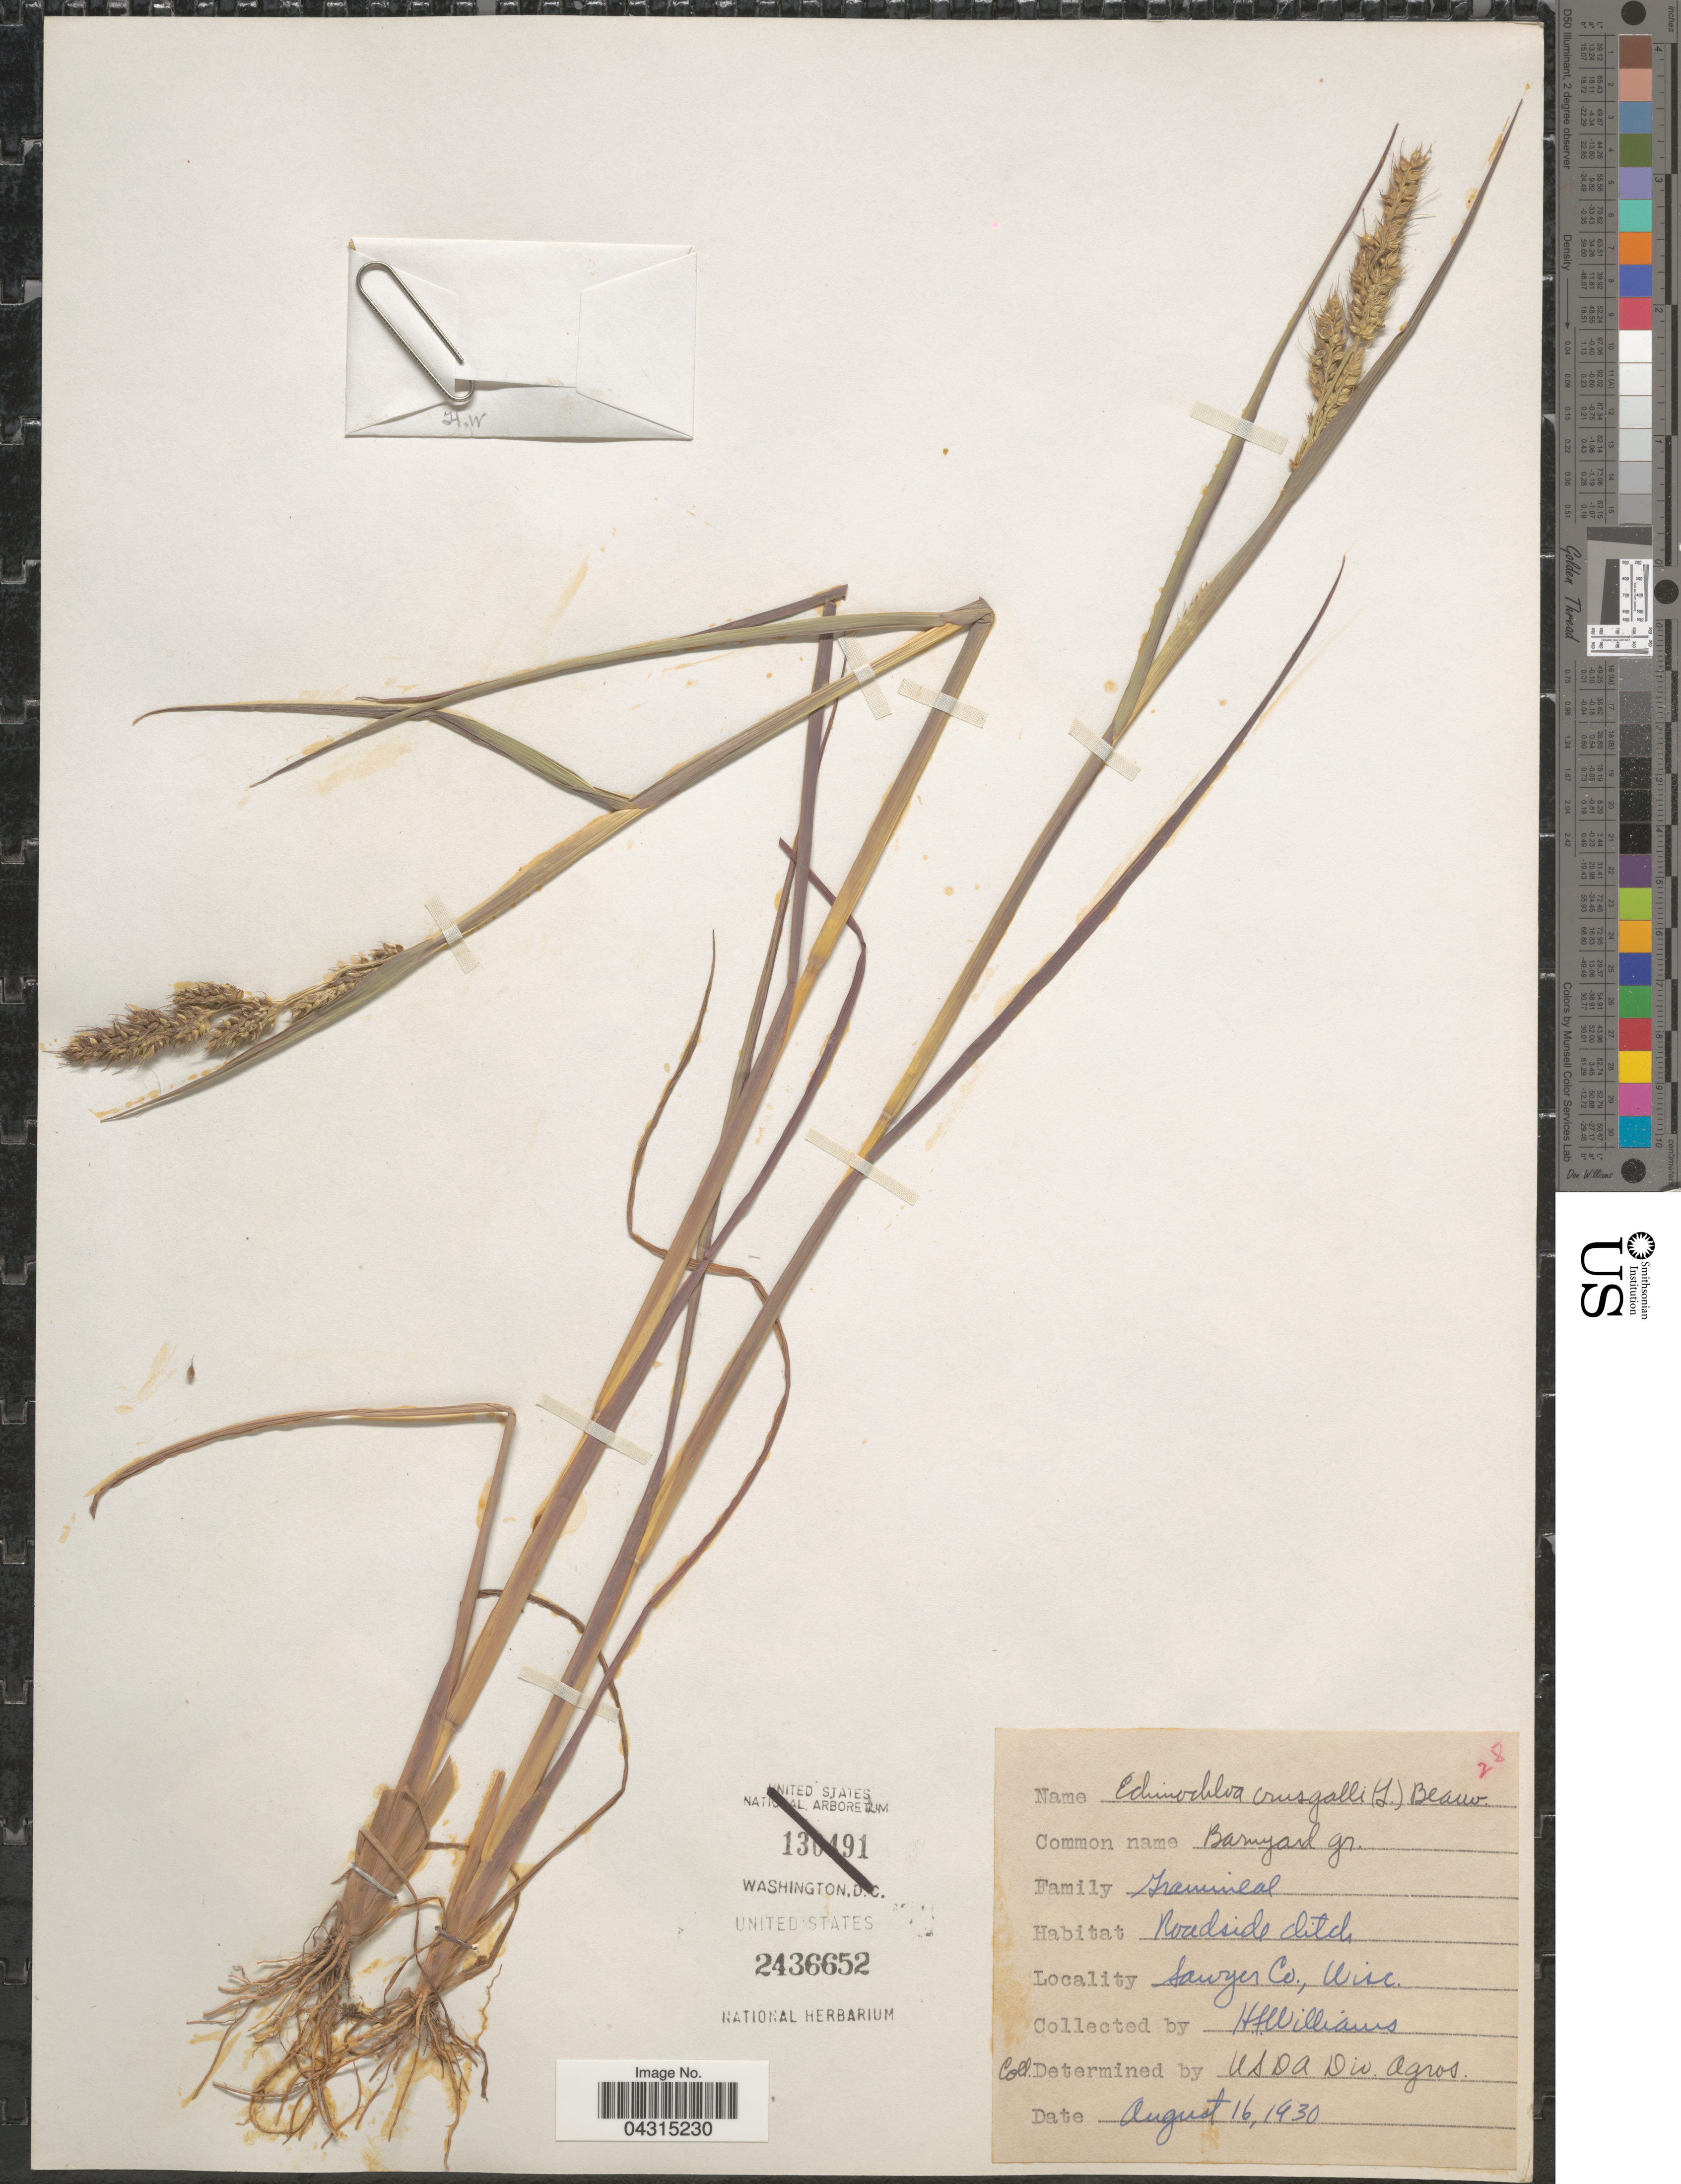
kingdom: Plantae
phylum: Tracheophyta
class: Liliopsida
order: Poales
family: Poaceae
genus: Echinochloa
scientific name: Echinochloa crus-galli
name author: (L.) P. Beauv.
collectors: H. Williams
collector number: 28?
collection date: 1930-08-16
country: United States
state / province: Wisconsin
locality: Sawyer Co.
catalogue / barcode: US 2436652